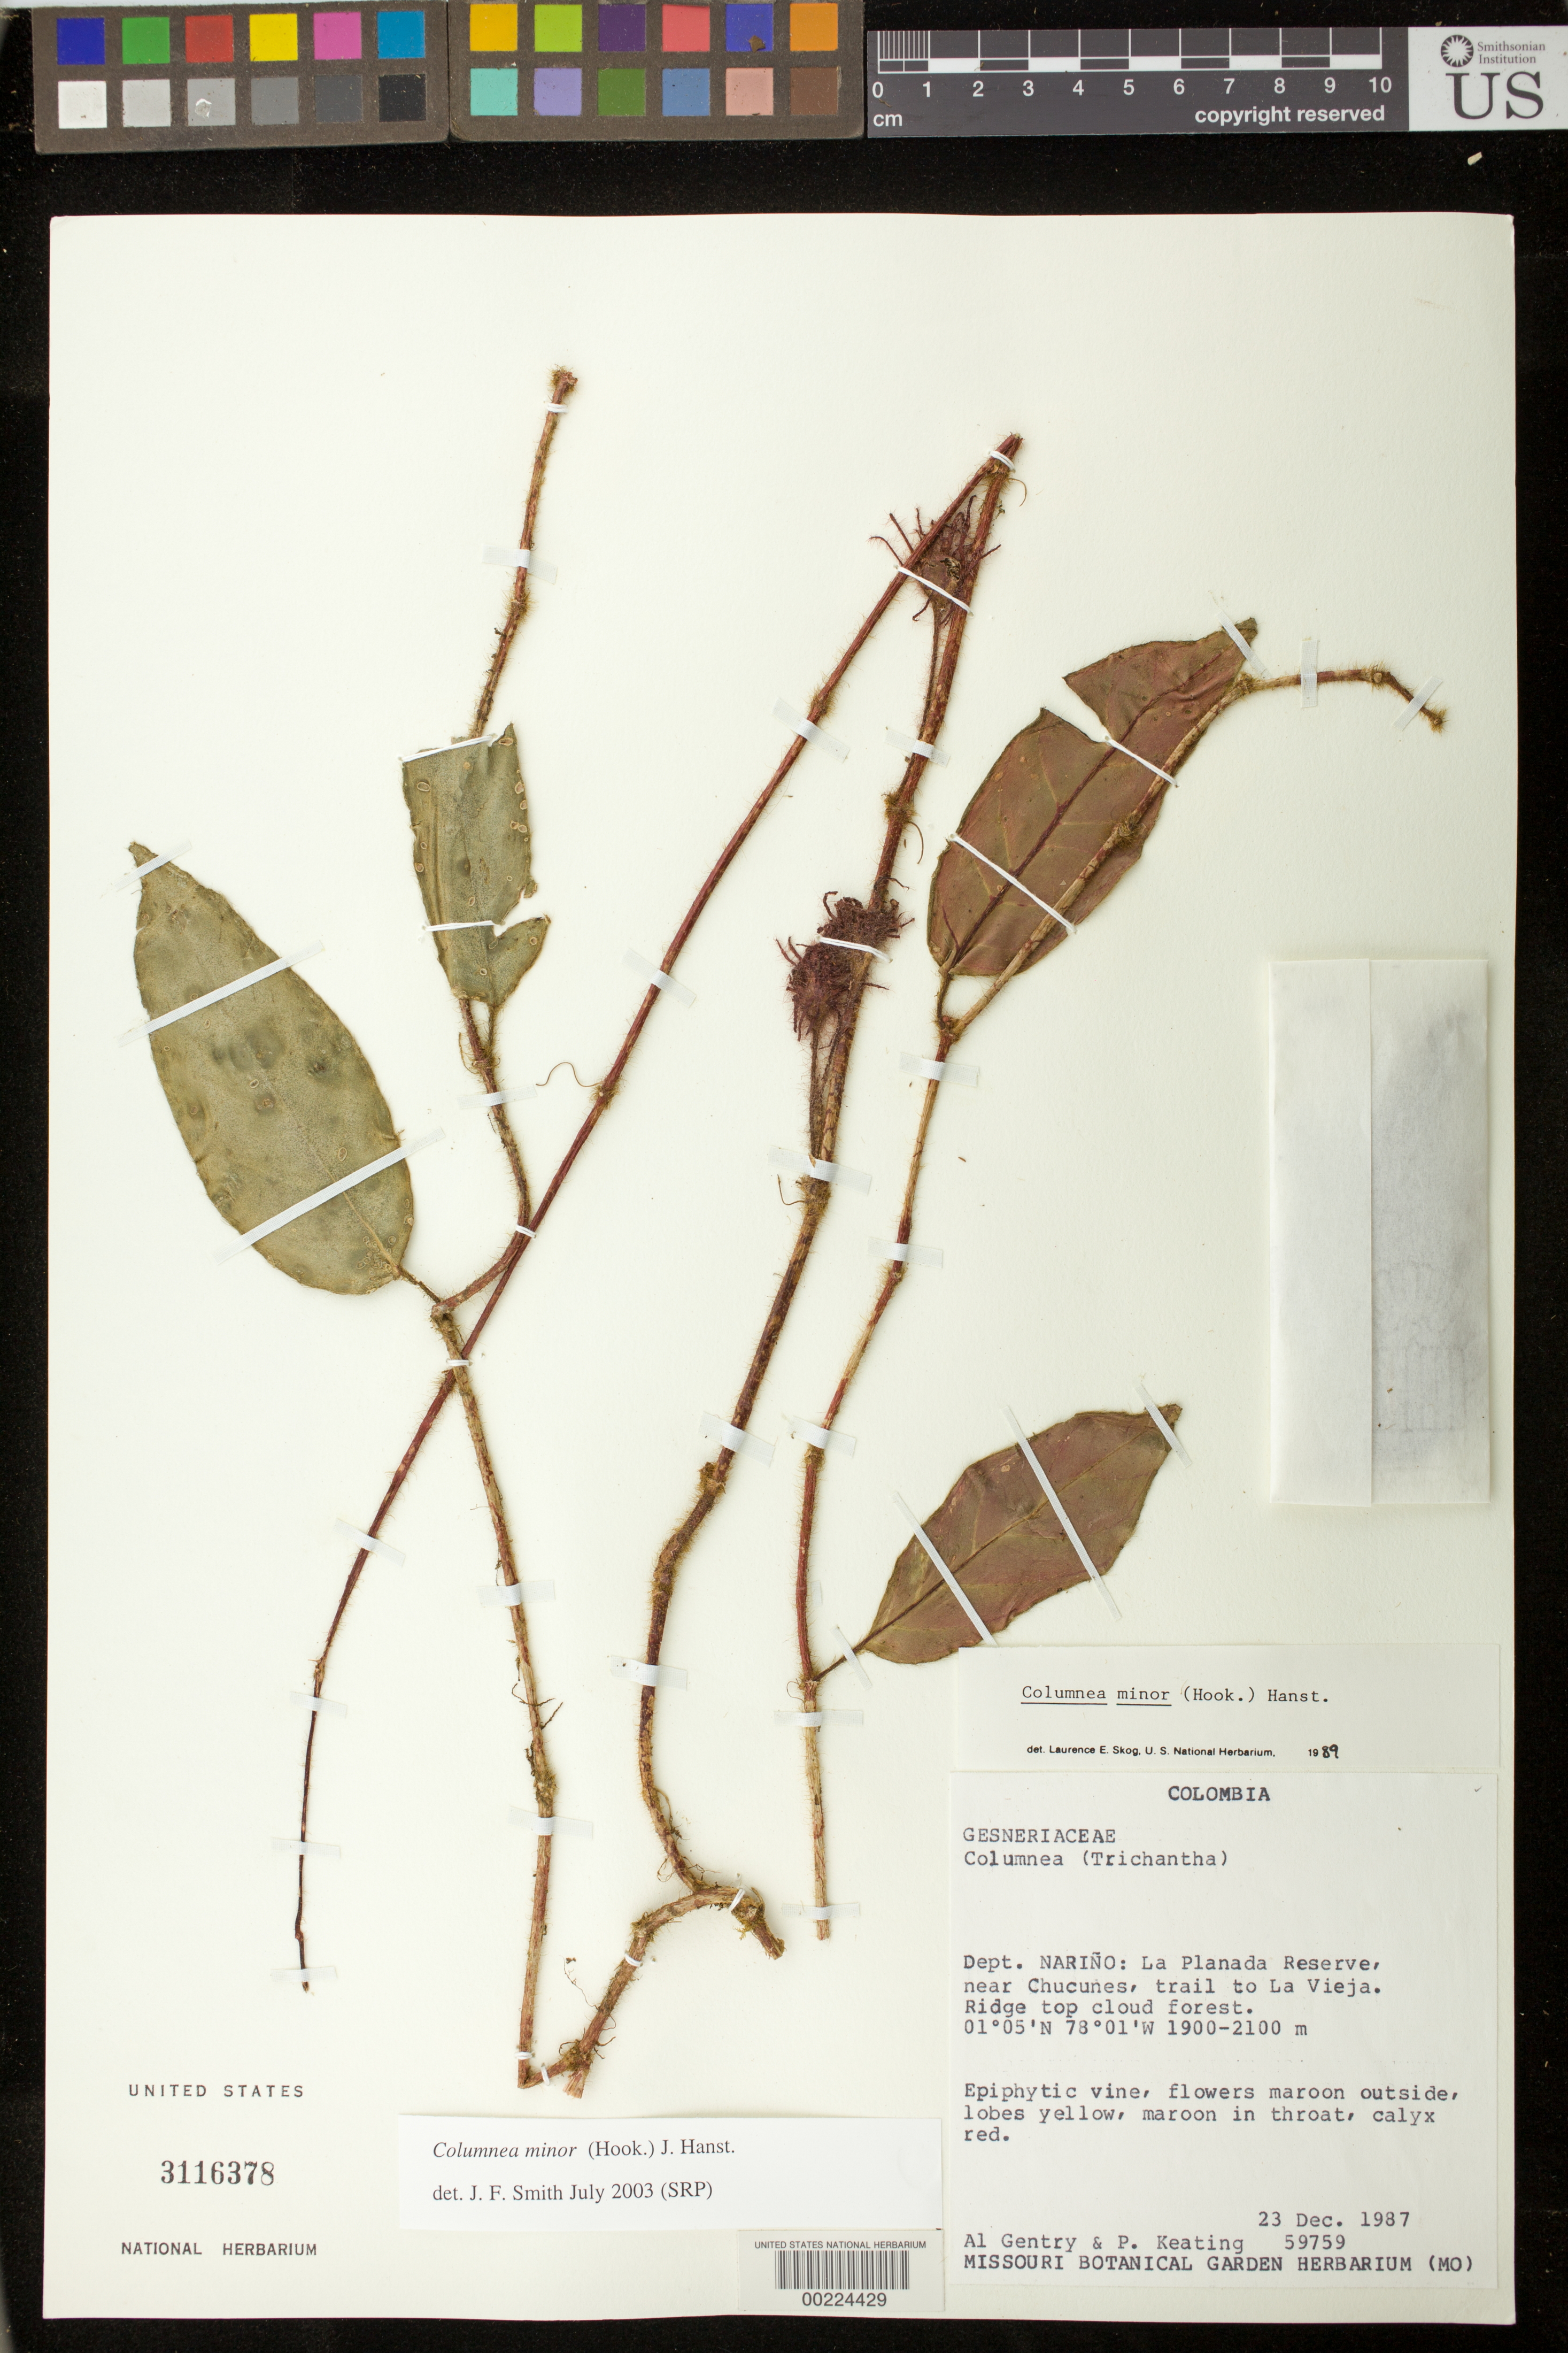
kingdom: Plantae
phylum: Tracheophyta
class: Magnoliopsida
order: Lamiales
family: Gesneriaceae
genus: Columnea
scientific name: Columnea minor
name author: (Hook.) Hanst.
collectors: A. H. Gentry & P. Keating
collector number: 59759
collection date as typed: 23 Dec 1987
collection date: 1987-12-23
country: Colombia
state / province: Nariño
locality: La Planada Reserve, near Chucunes, trail to La Vieja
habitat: Ridge top cloud forest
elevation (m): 1900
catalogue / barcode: US 3116378